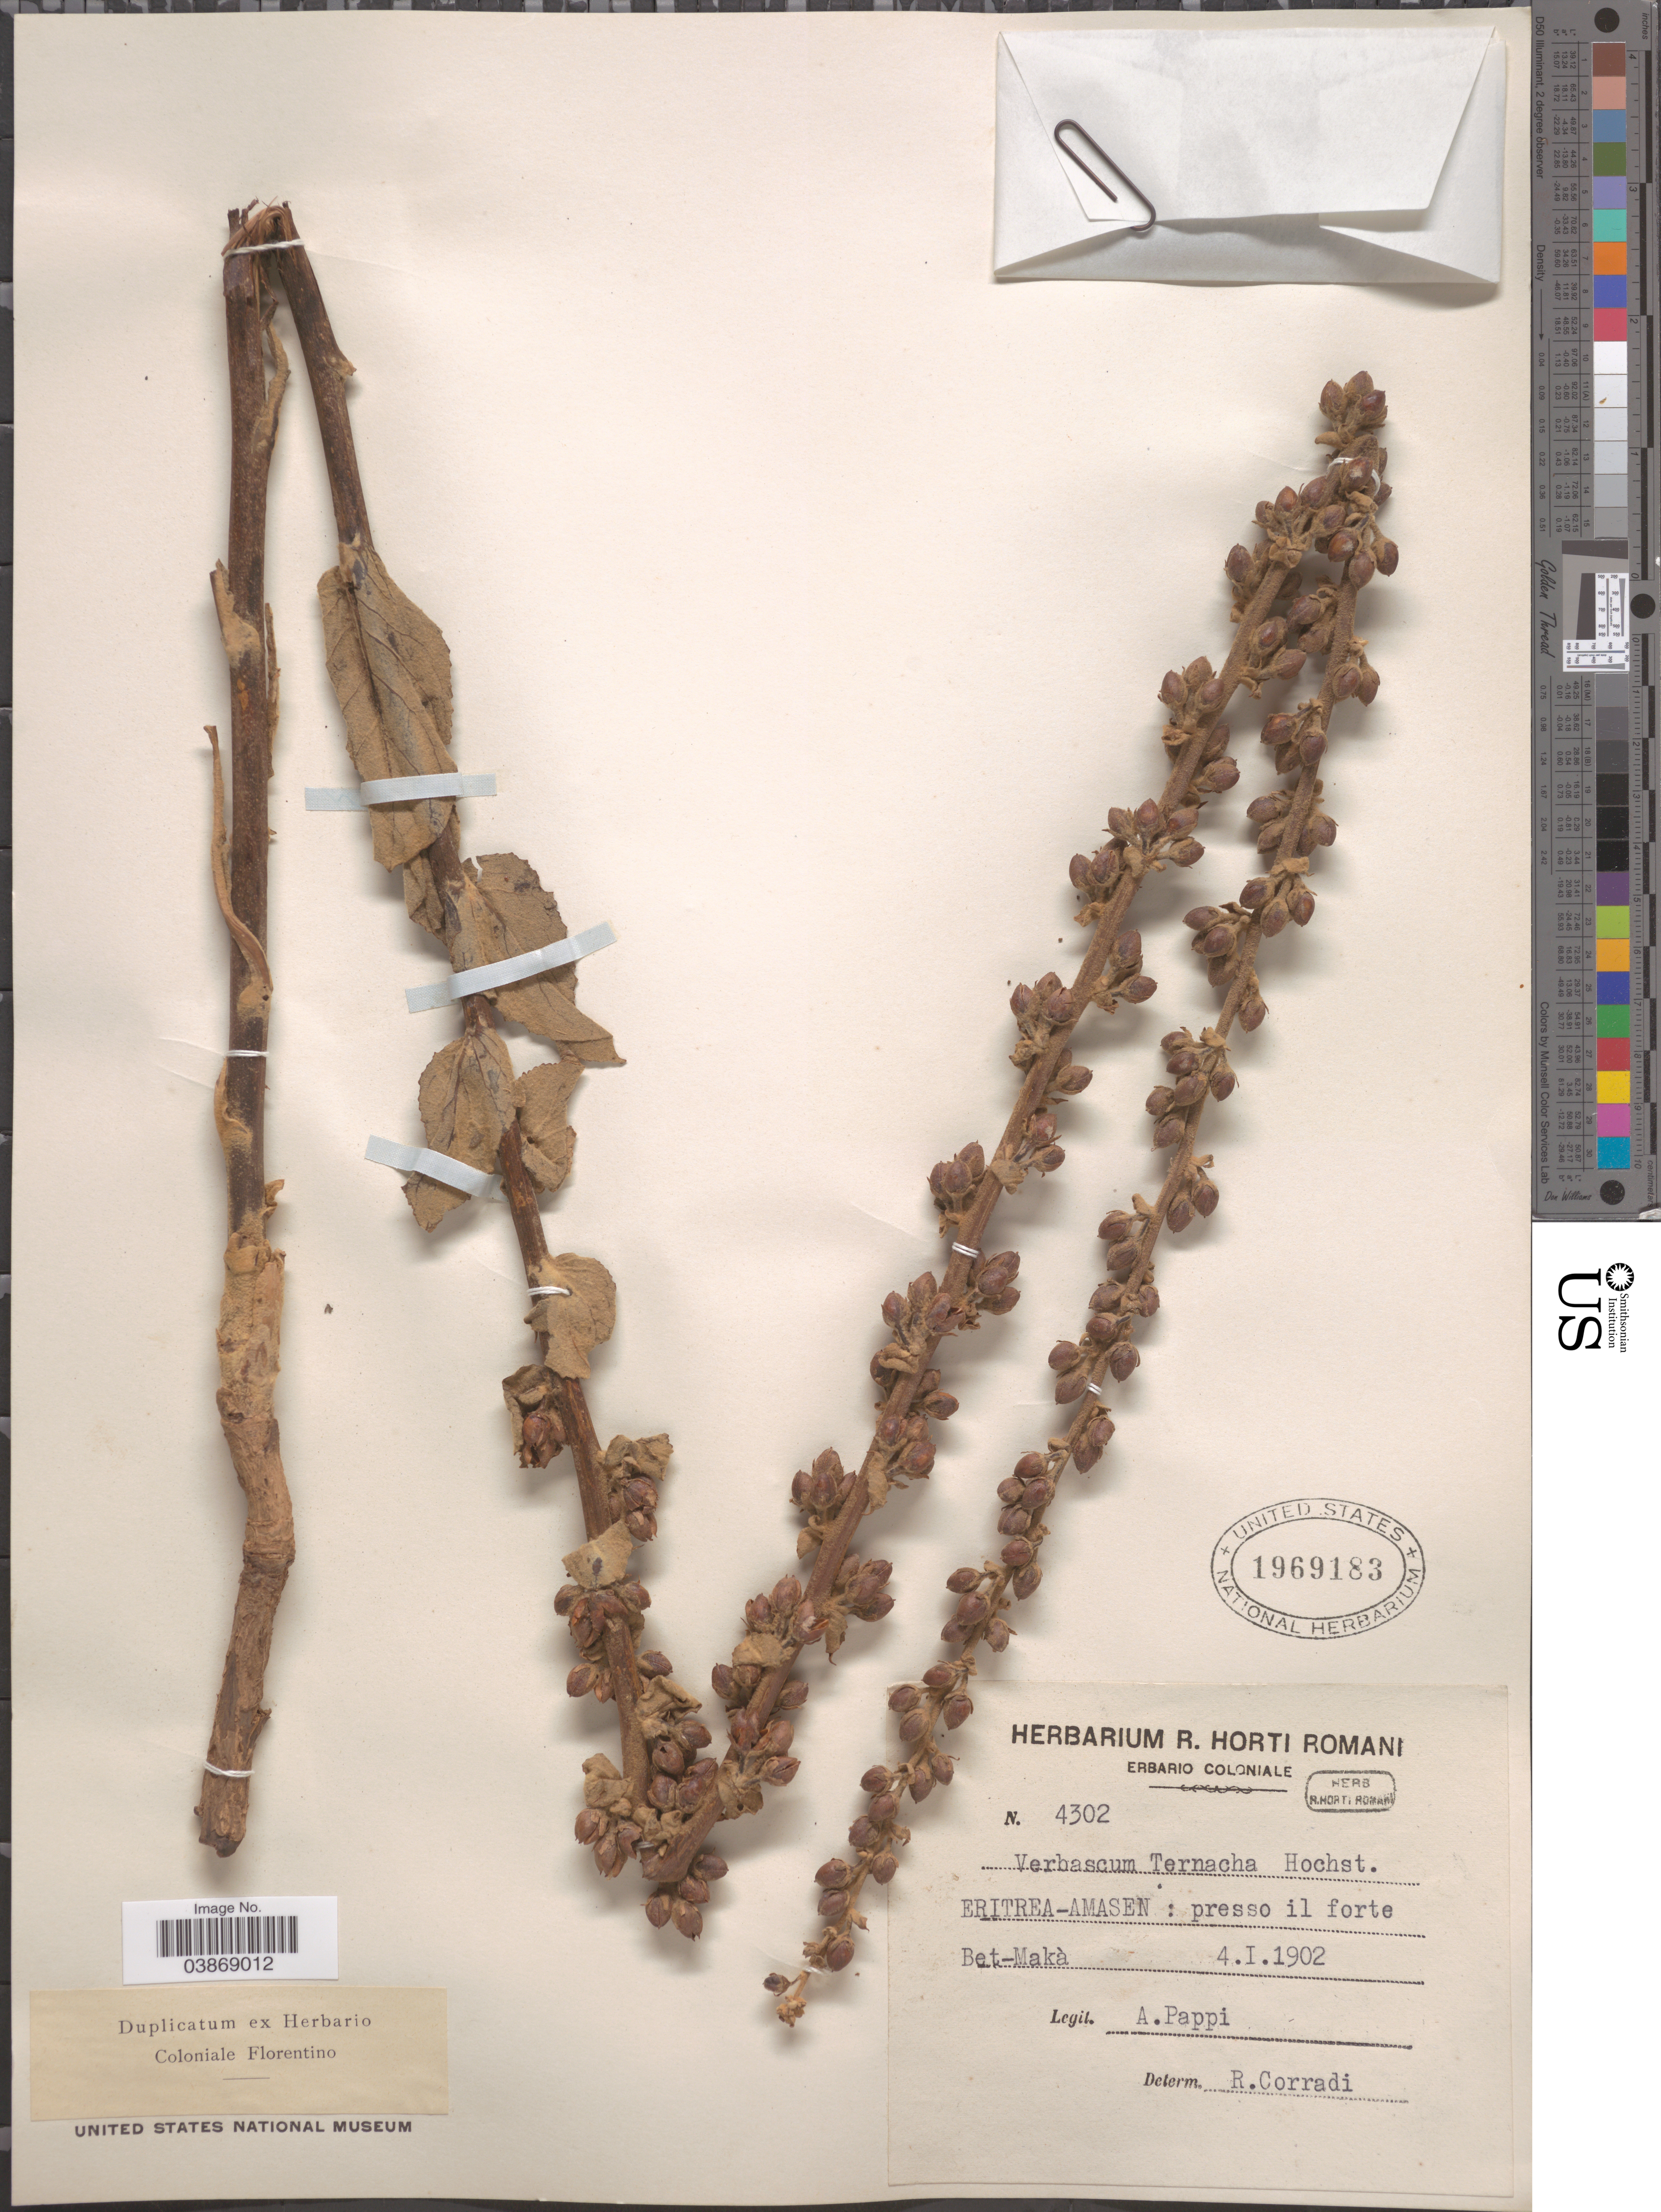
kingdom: Plantae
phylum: Tracheophyta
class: Magnoliopsida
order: Lamiales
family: Scrophulariaceae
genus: Verbascum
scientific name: Verbascum ternacha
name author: Hochst.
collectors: A. Pappi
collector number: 4302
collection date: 1902-01-04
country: Eritrea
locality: Eritrea-Amasen: presso il forte Bet-Makà.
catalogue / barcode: US 1969183